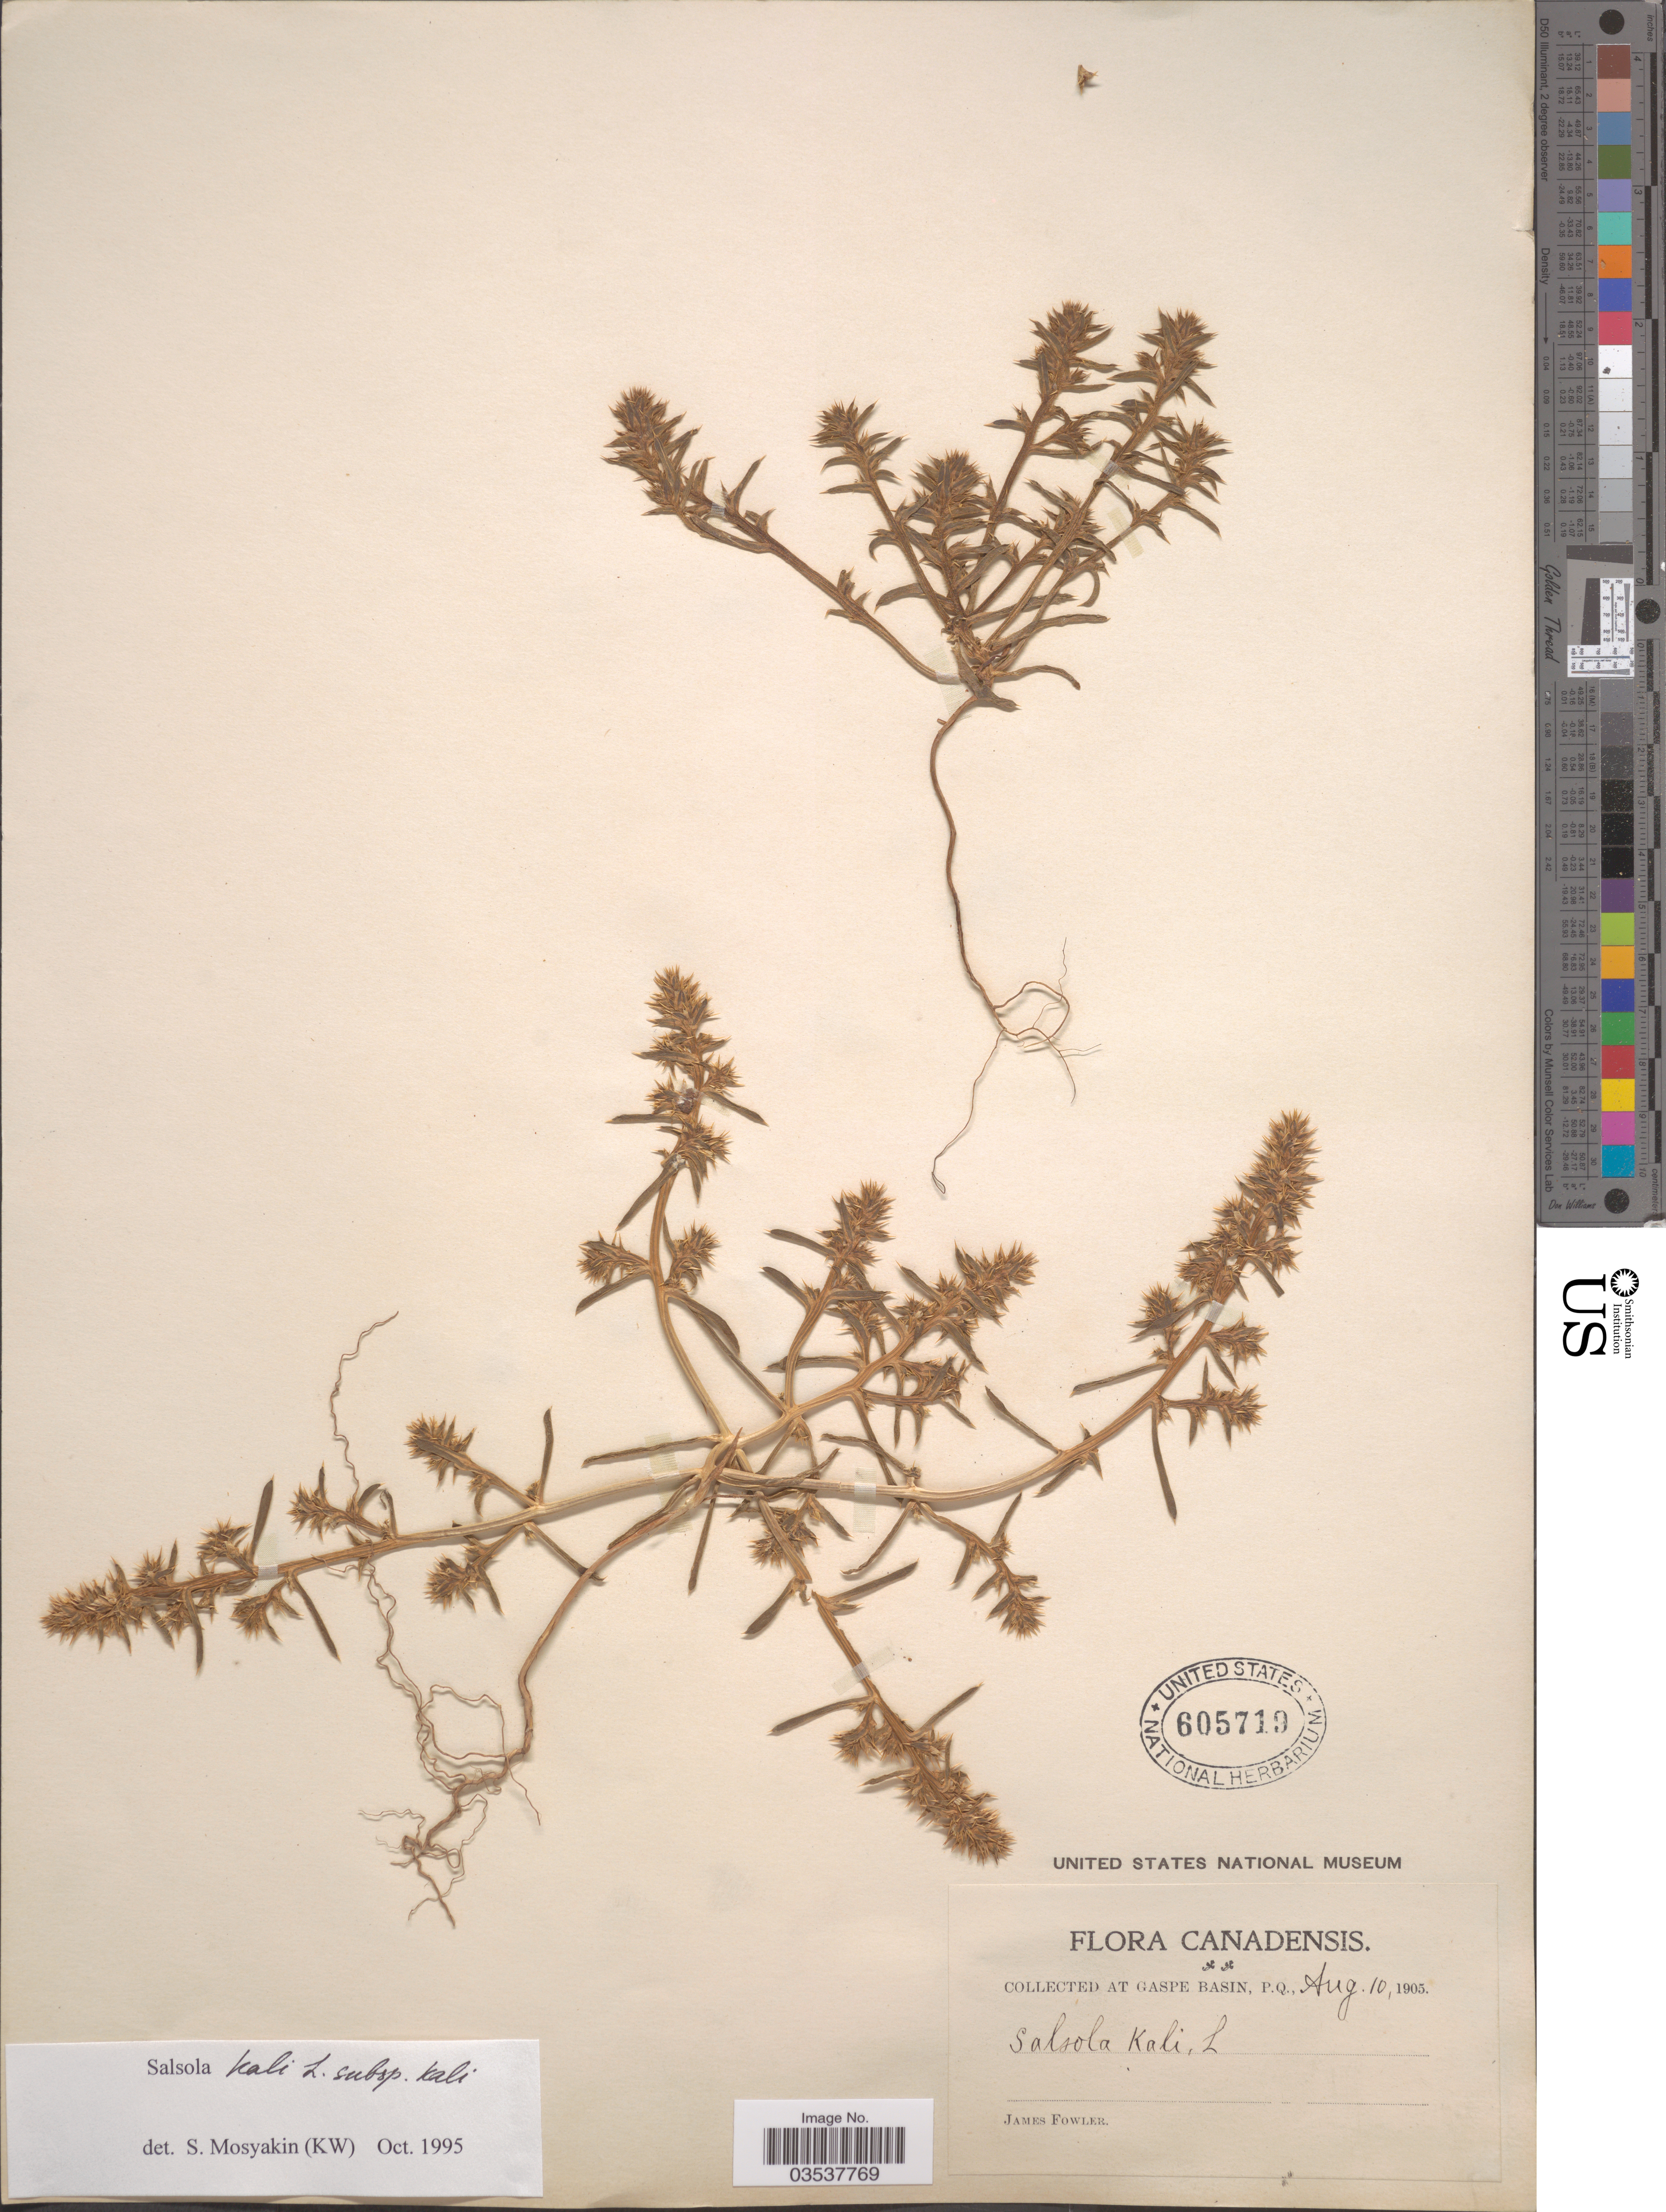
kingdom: Plantae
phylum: Tracheophyta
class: Magnoliopsida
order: Caryophyllales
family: Amaranthaceae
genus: Salsola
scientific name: Salsola kali var. caroliniana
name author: (Walter) Nutt.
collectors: J. P. Fowler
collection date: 1905-08-10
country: Canada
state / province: Quebec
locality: At Gaspe Basin, P.Q.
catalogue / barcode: US 605719